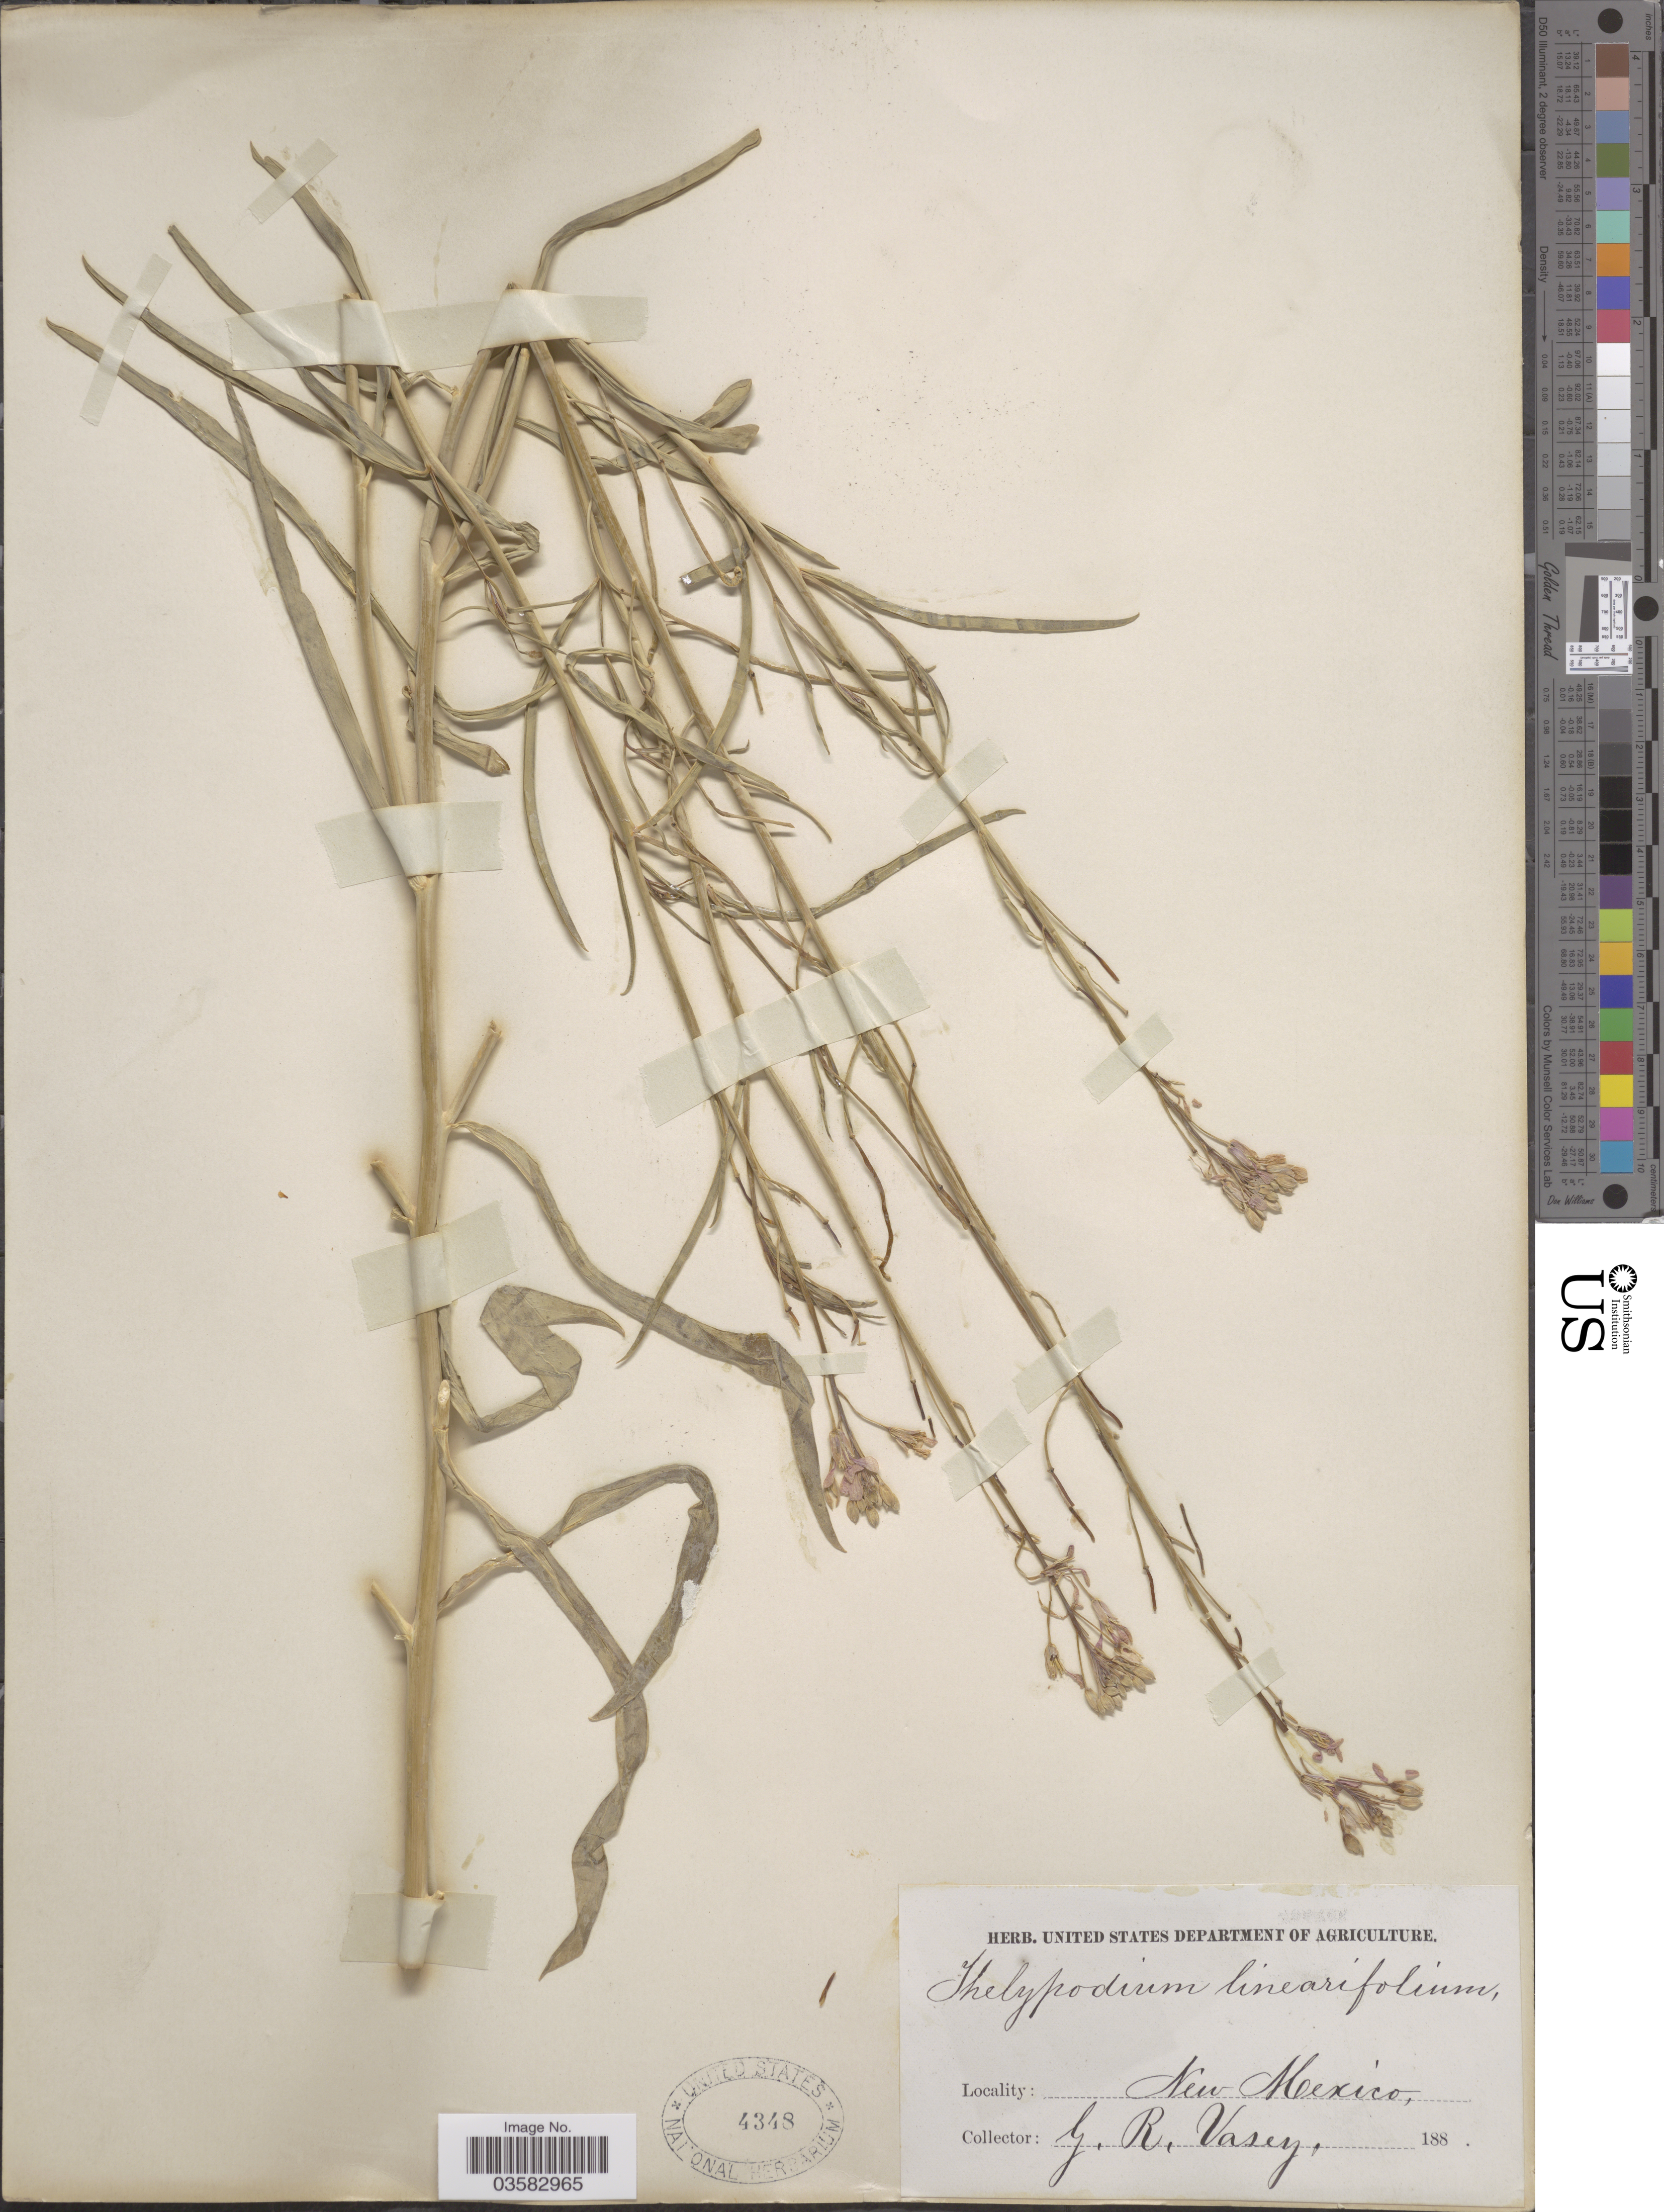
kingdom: Plantae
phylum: Tracheophyta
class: Magnoliopsida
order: Brassicales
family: Brassicaceae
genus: Sisymbrium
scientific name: Sisymbrium linearifolium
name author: (A. Gray) Payson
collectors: G. R. Vasey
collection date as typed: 188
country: United States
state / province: New Mexico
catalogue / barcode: US 4348